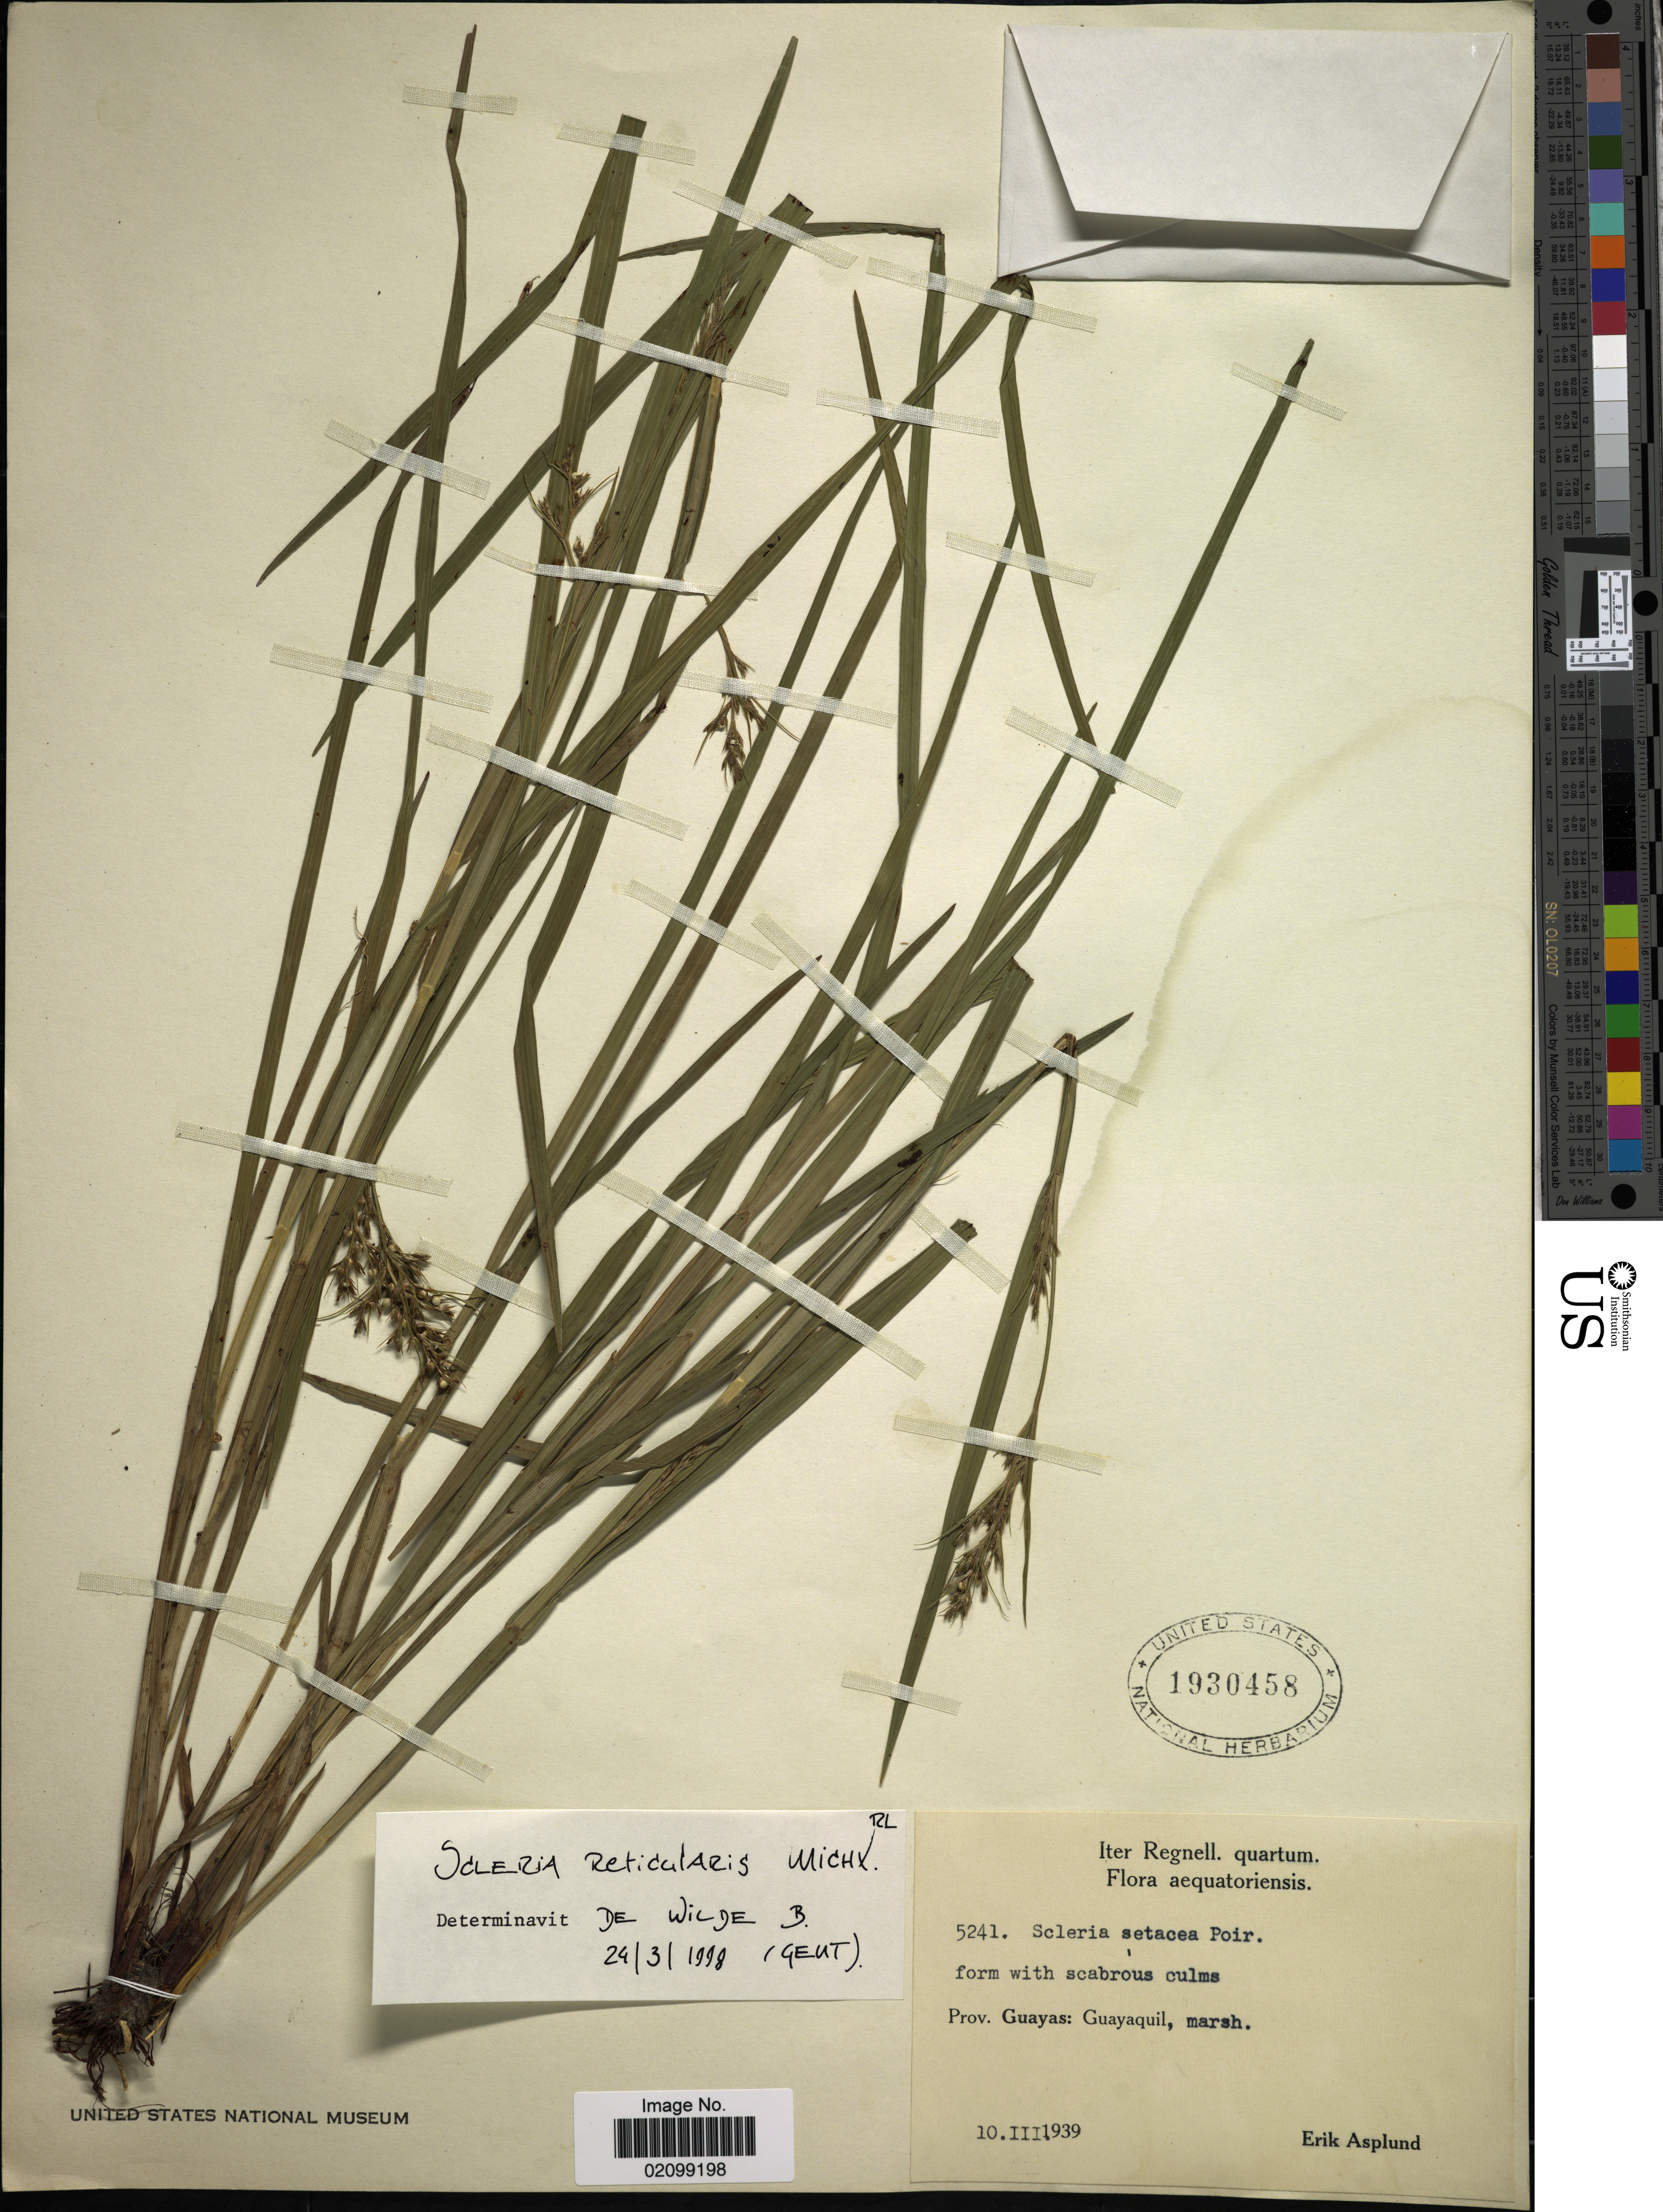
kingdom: Plantae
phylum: Tracheophyta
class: Liliopsida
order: Poales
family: Cyperaceae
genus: Scleria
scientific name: Scleria muehlenbergii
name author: Steud.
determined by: Strong, Mark T., (BOT), Smithsonian Institution - National Museum of Natural History (UNITED STATES)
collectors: E. Asplund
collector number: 5241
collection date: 1939-03-10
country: Ecuador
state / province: Guayas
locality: Prov. Guayas: Guayaquil, marsh.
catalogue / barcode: US 1930458